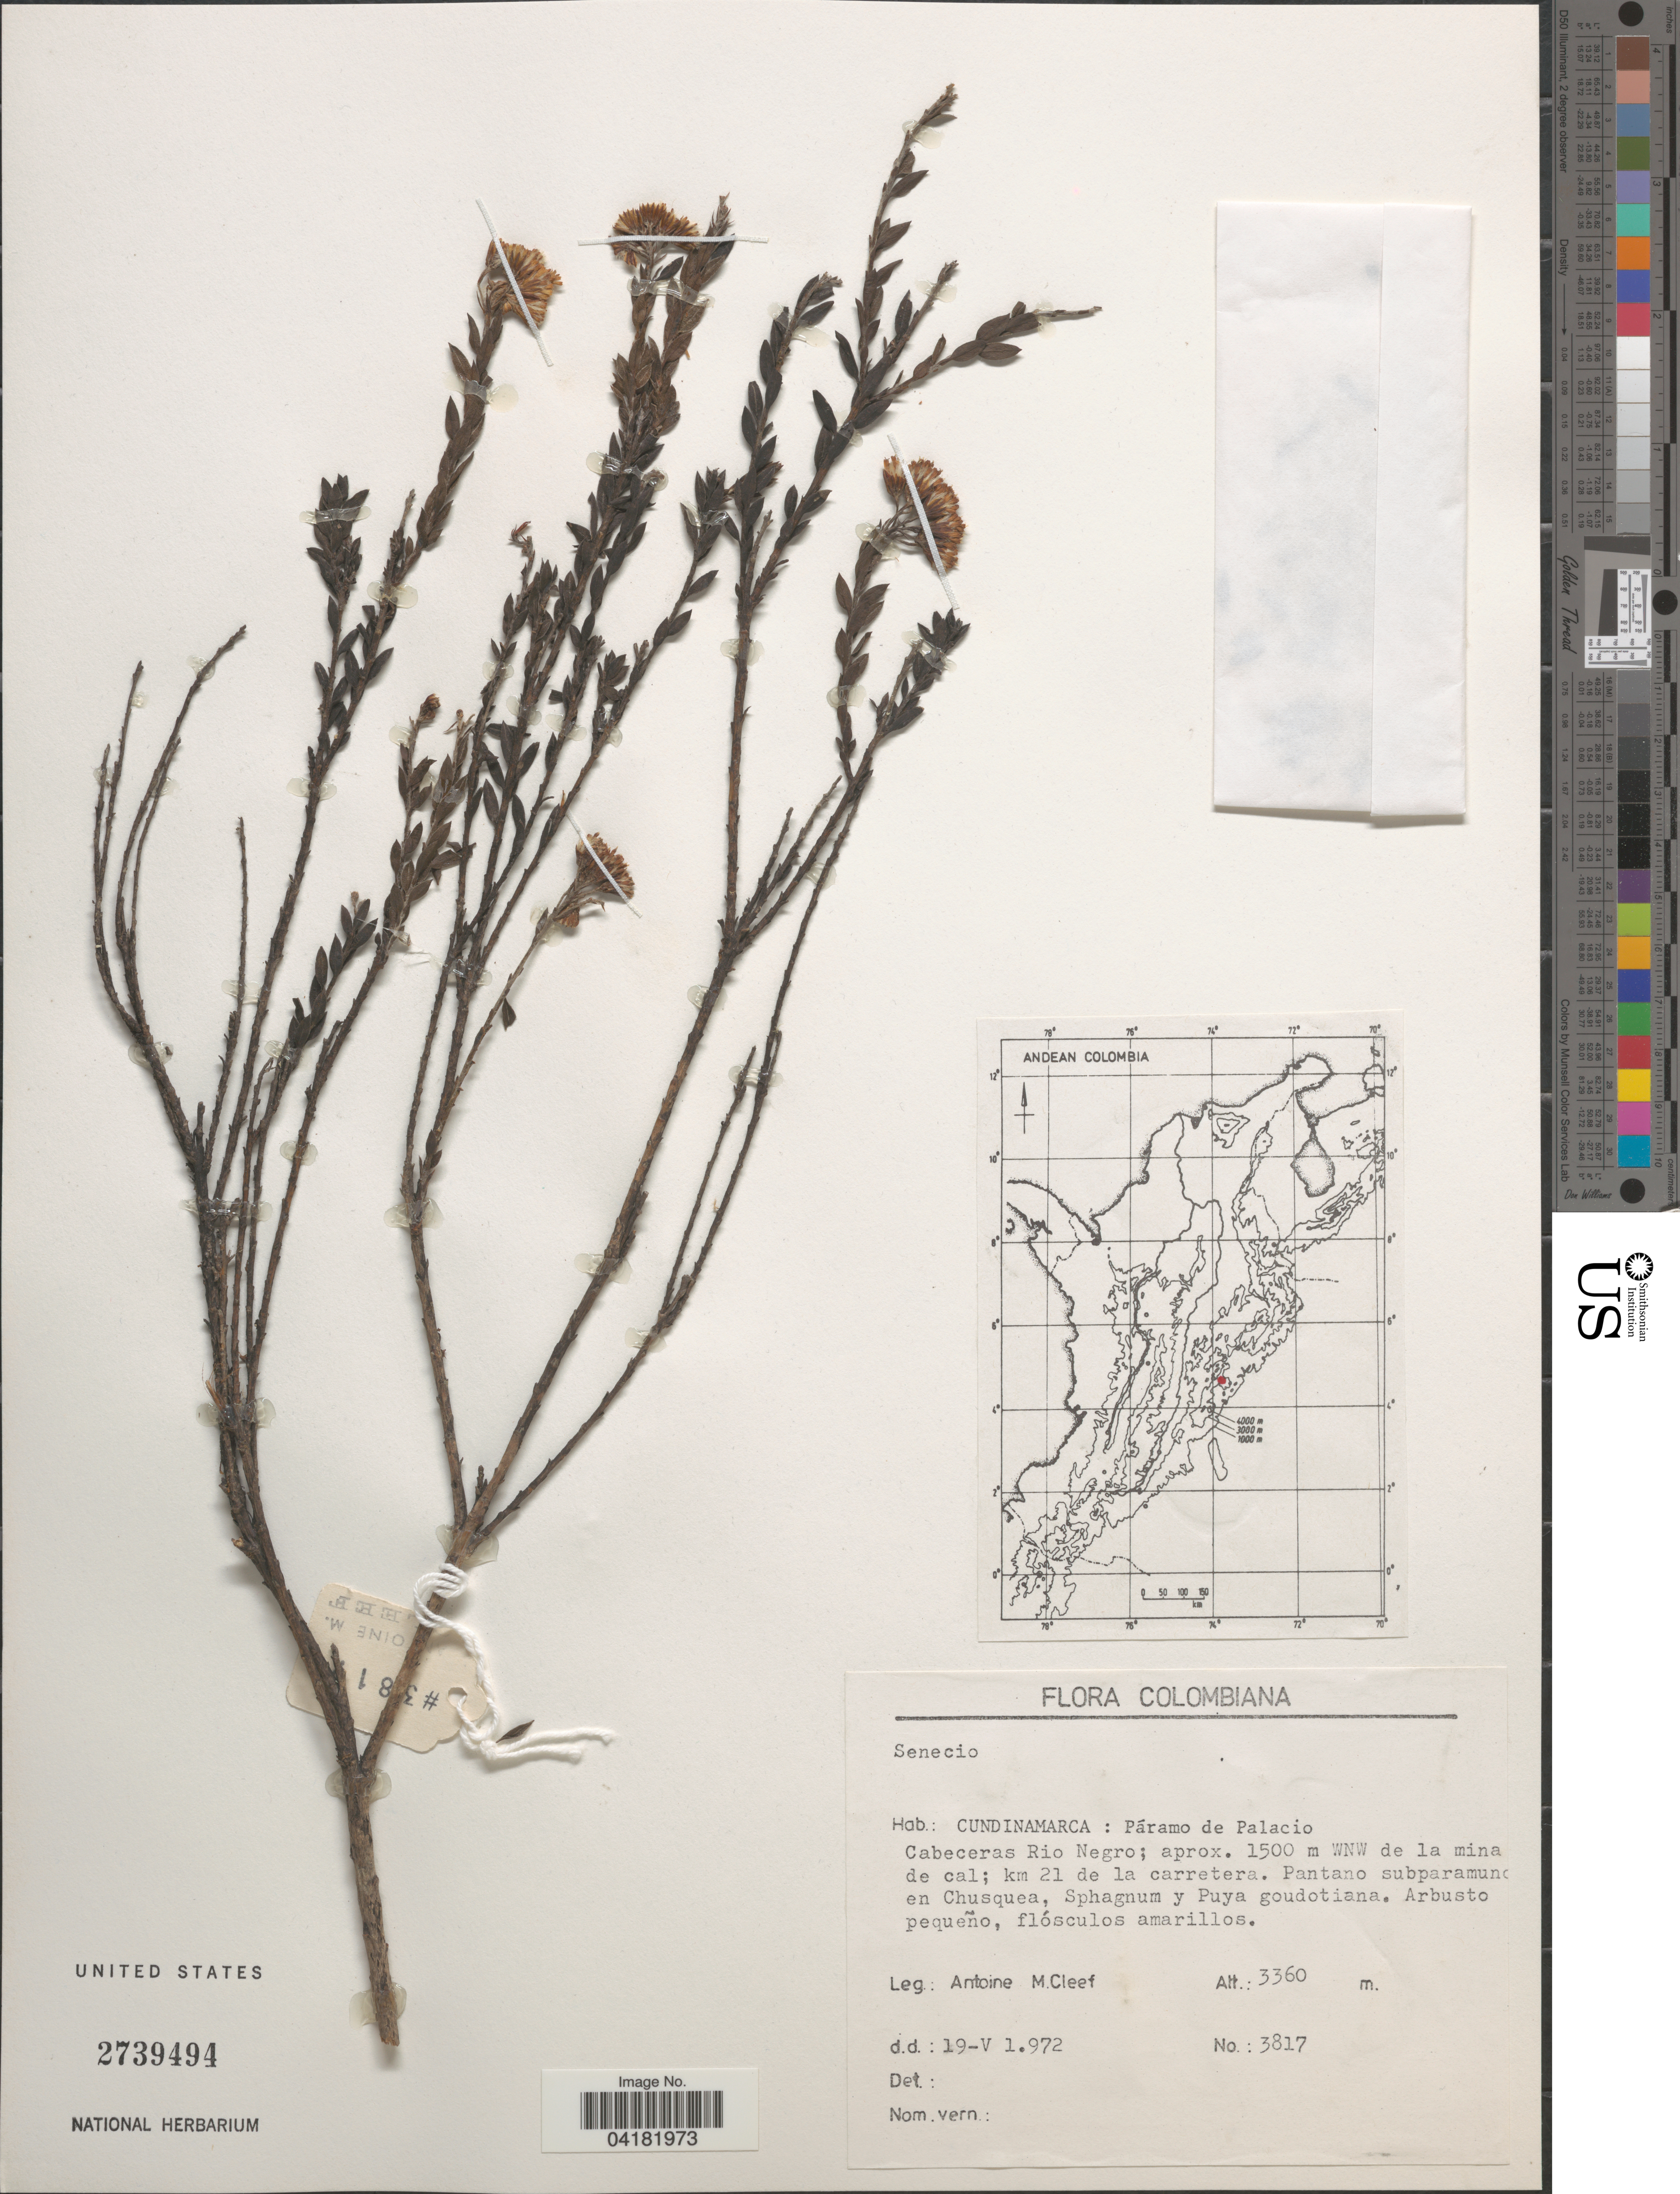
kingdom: Plantae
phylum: Tracheophyta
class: Magnoliopsida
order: Asterales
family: Asteraceae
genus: Senecio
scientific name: Senecio sp.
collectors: A. M. Cleef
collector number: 3817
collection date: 1972-05-19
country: Colombia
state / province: Cundinamarca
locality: Colombiana. Páramo de Palacio. Cabeceras Rio Negro; aprox. 1500 m WNW de la mina de cal; km 21 de la carretera.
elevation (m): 3360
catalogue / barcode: US 2739494